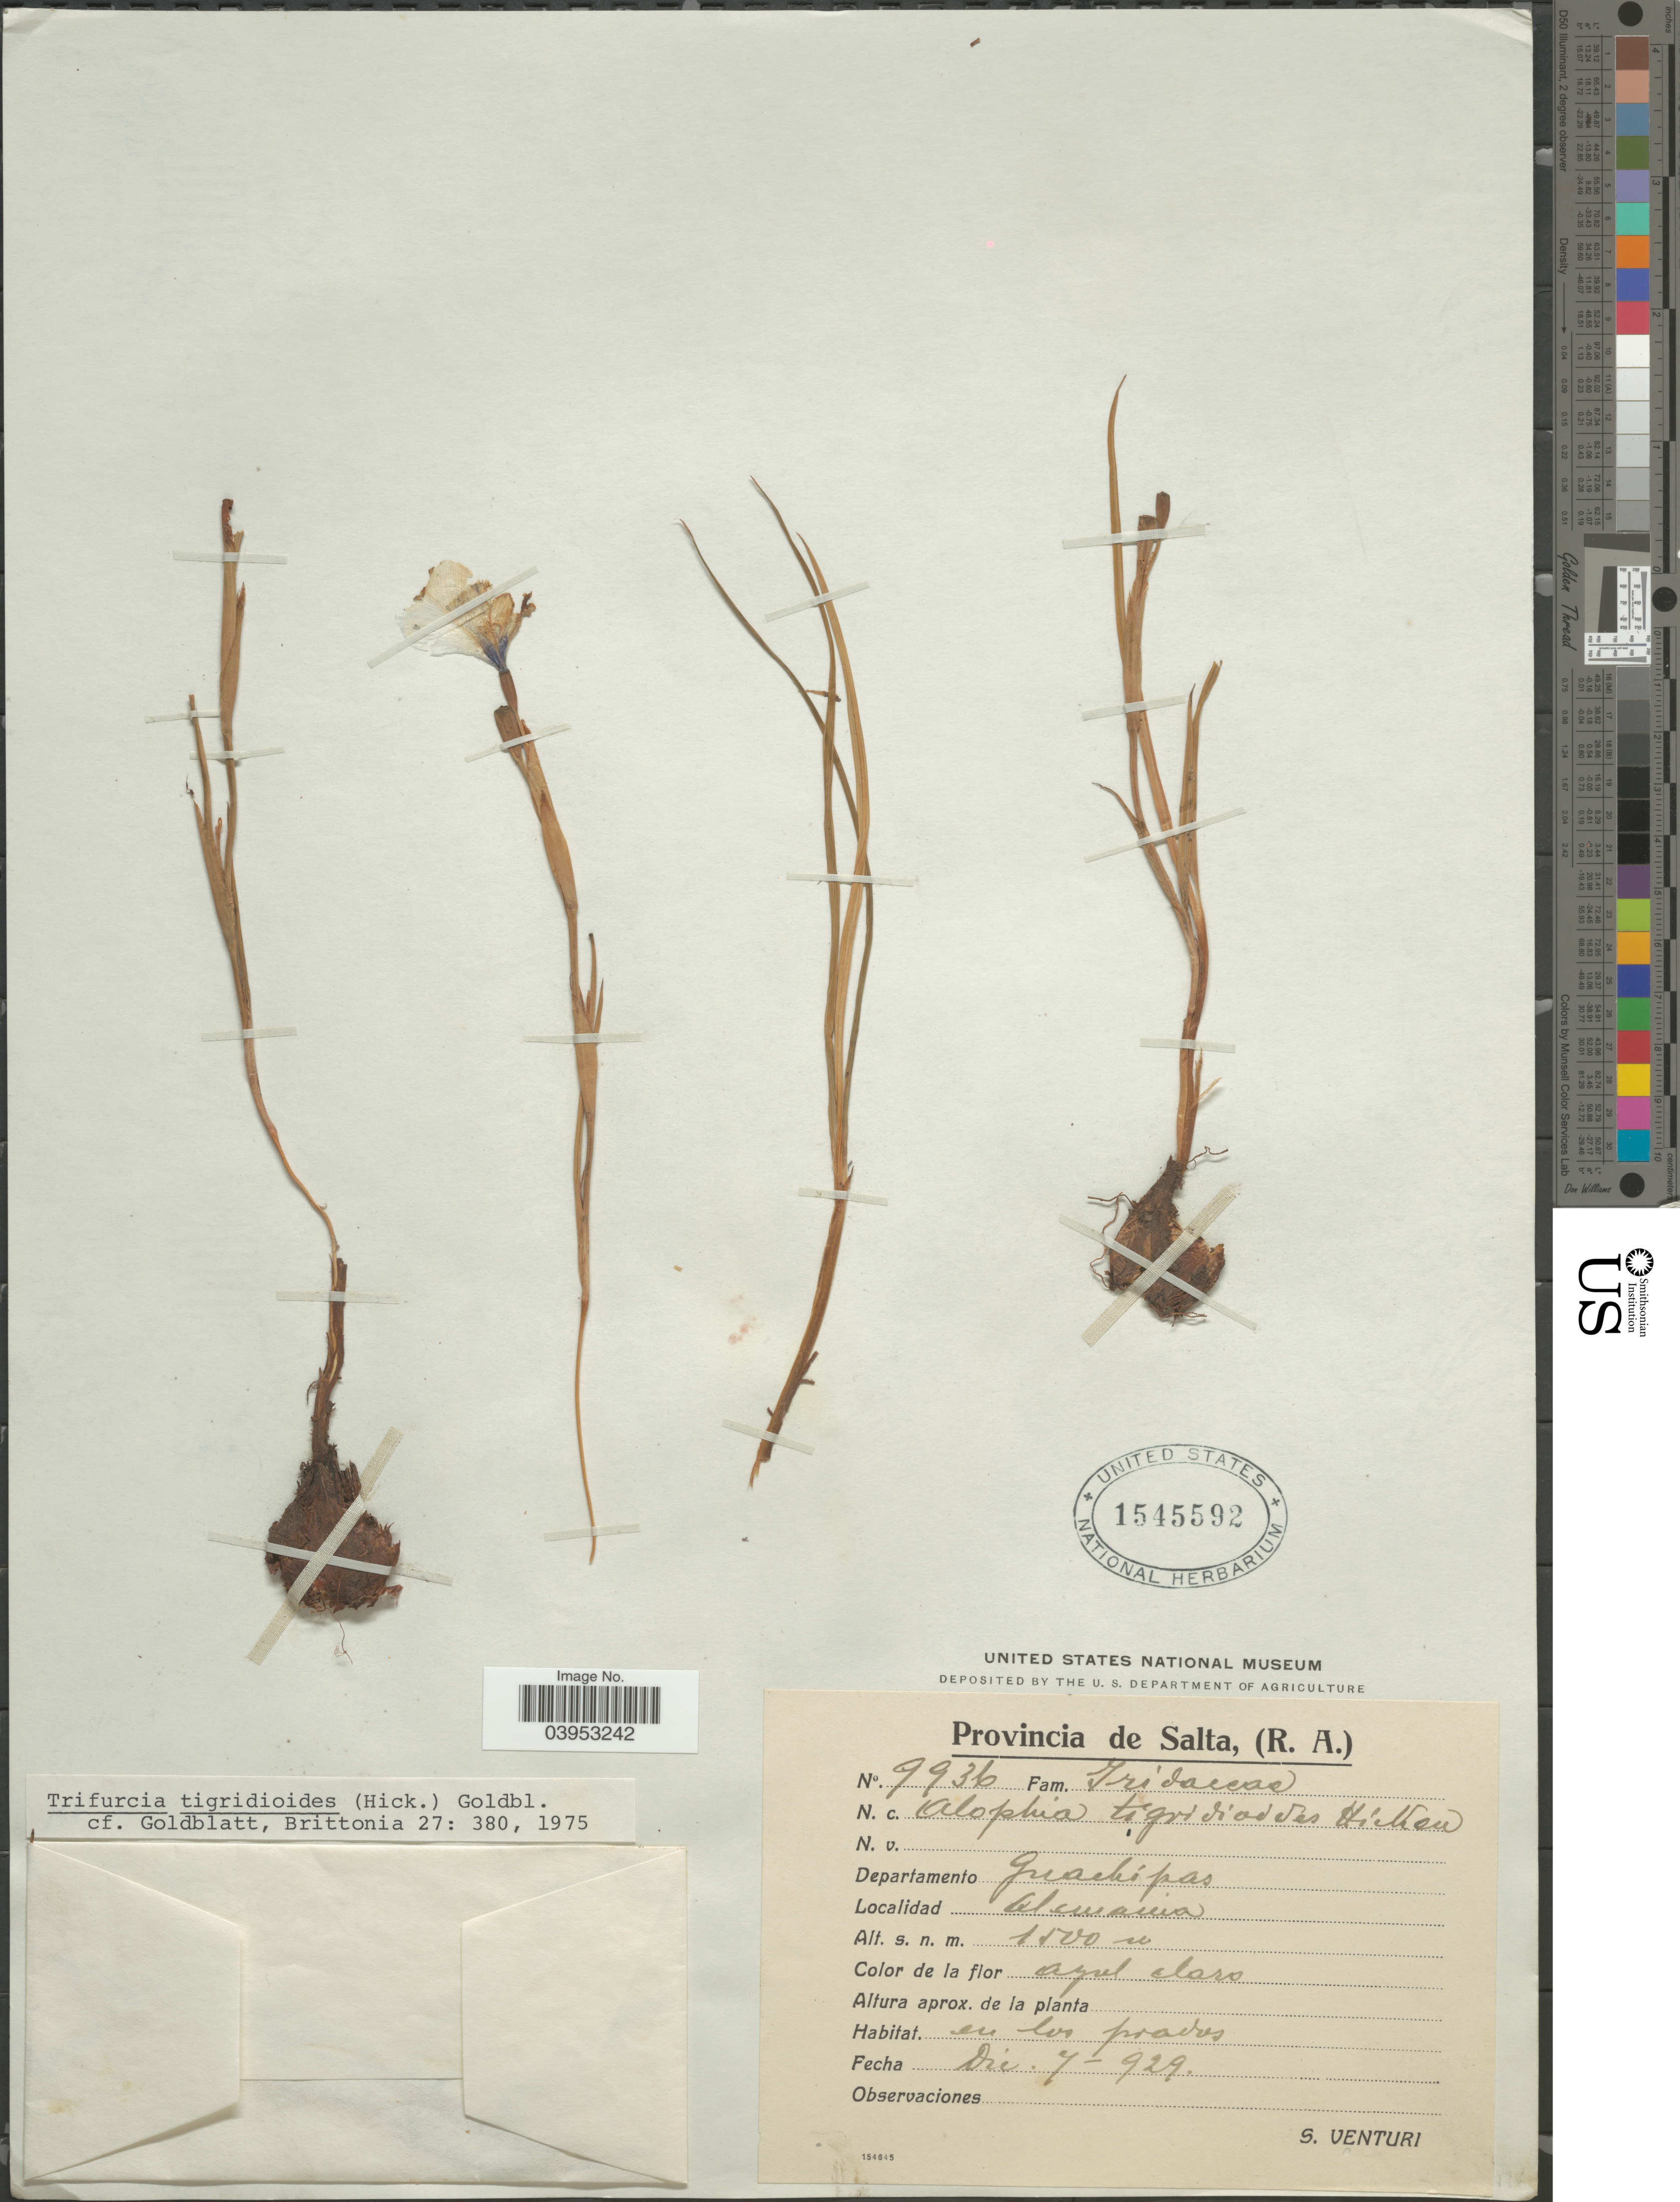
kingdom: Plantae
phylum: Tracheophyta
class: Liliopsida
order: Asparagales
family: Iridaceae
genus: Herbertia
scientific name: Herbertia tigridioides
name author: (Hicken) Goldblatt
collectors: S. Venturi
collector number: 9936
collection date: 1929-12-07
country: Argentina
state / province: Salta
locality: Departamento Guachípas. Alemania.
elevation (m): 1500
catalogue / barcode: US 1545592